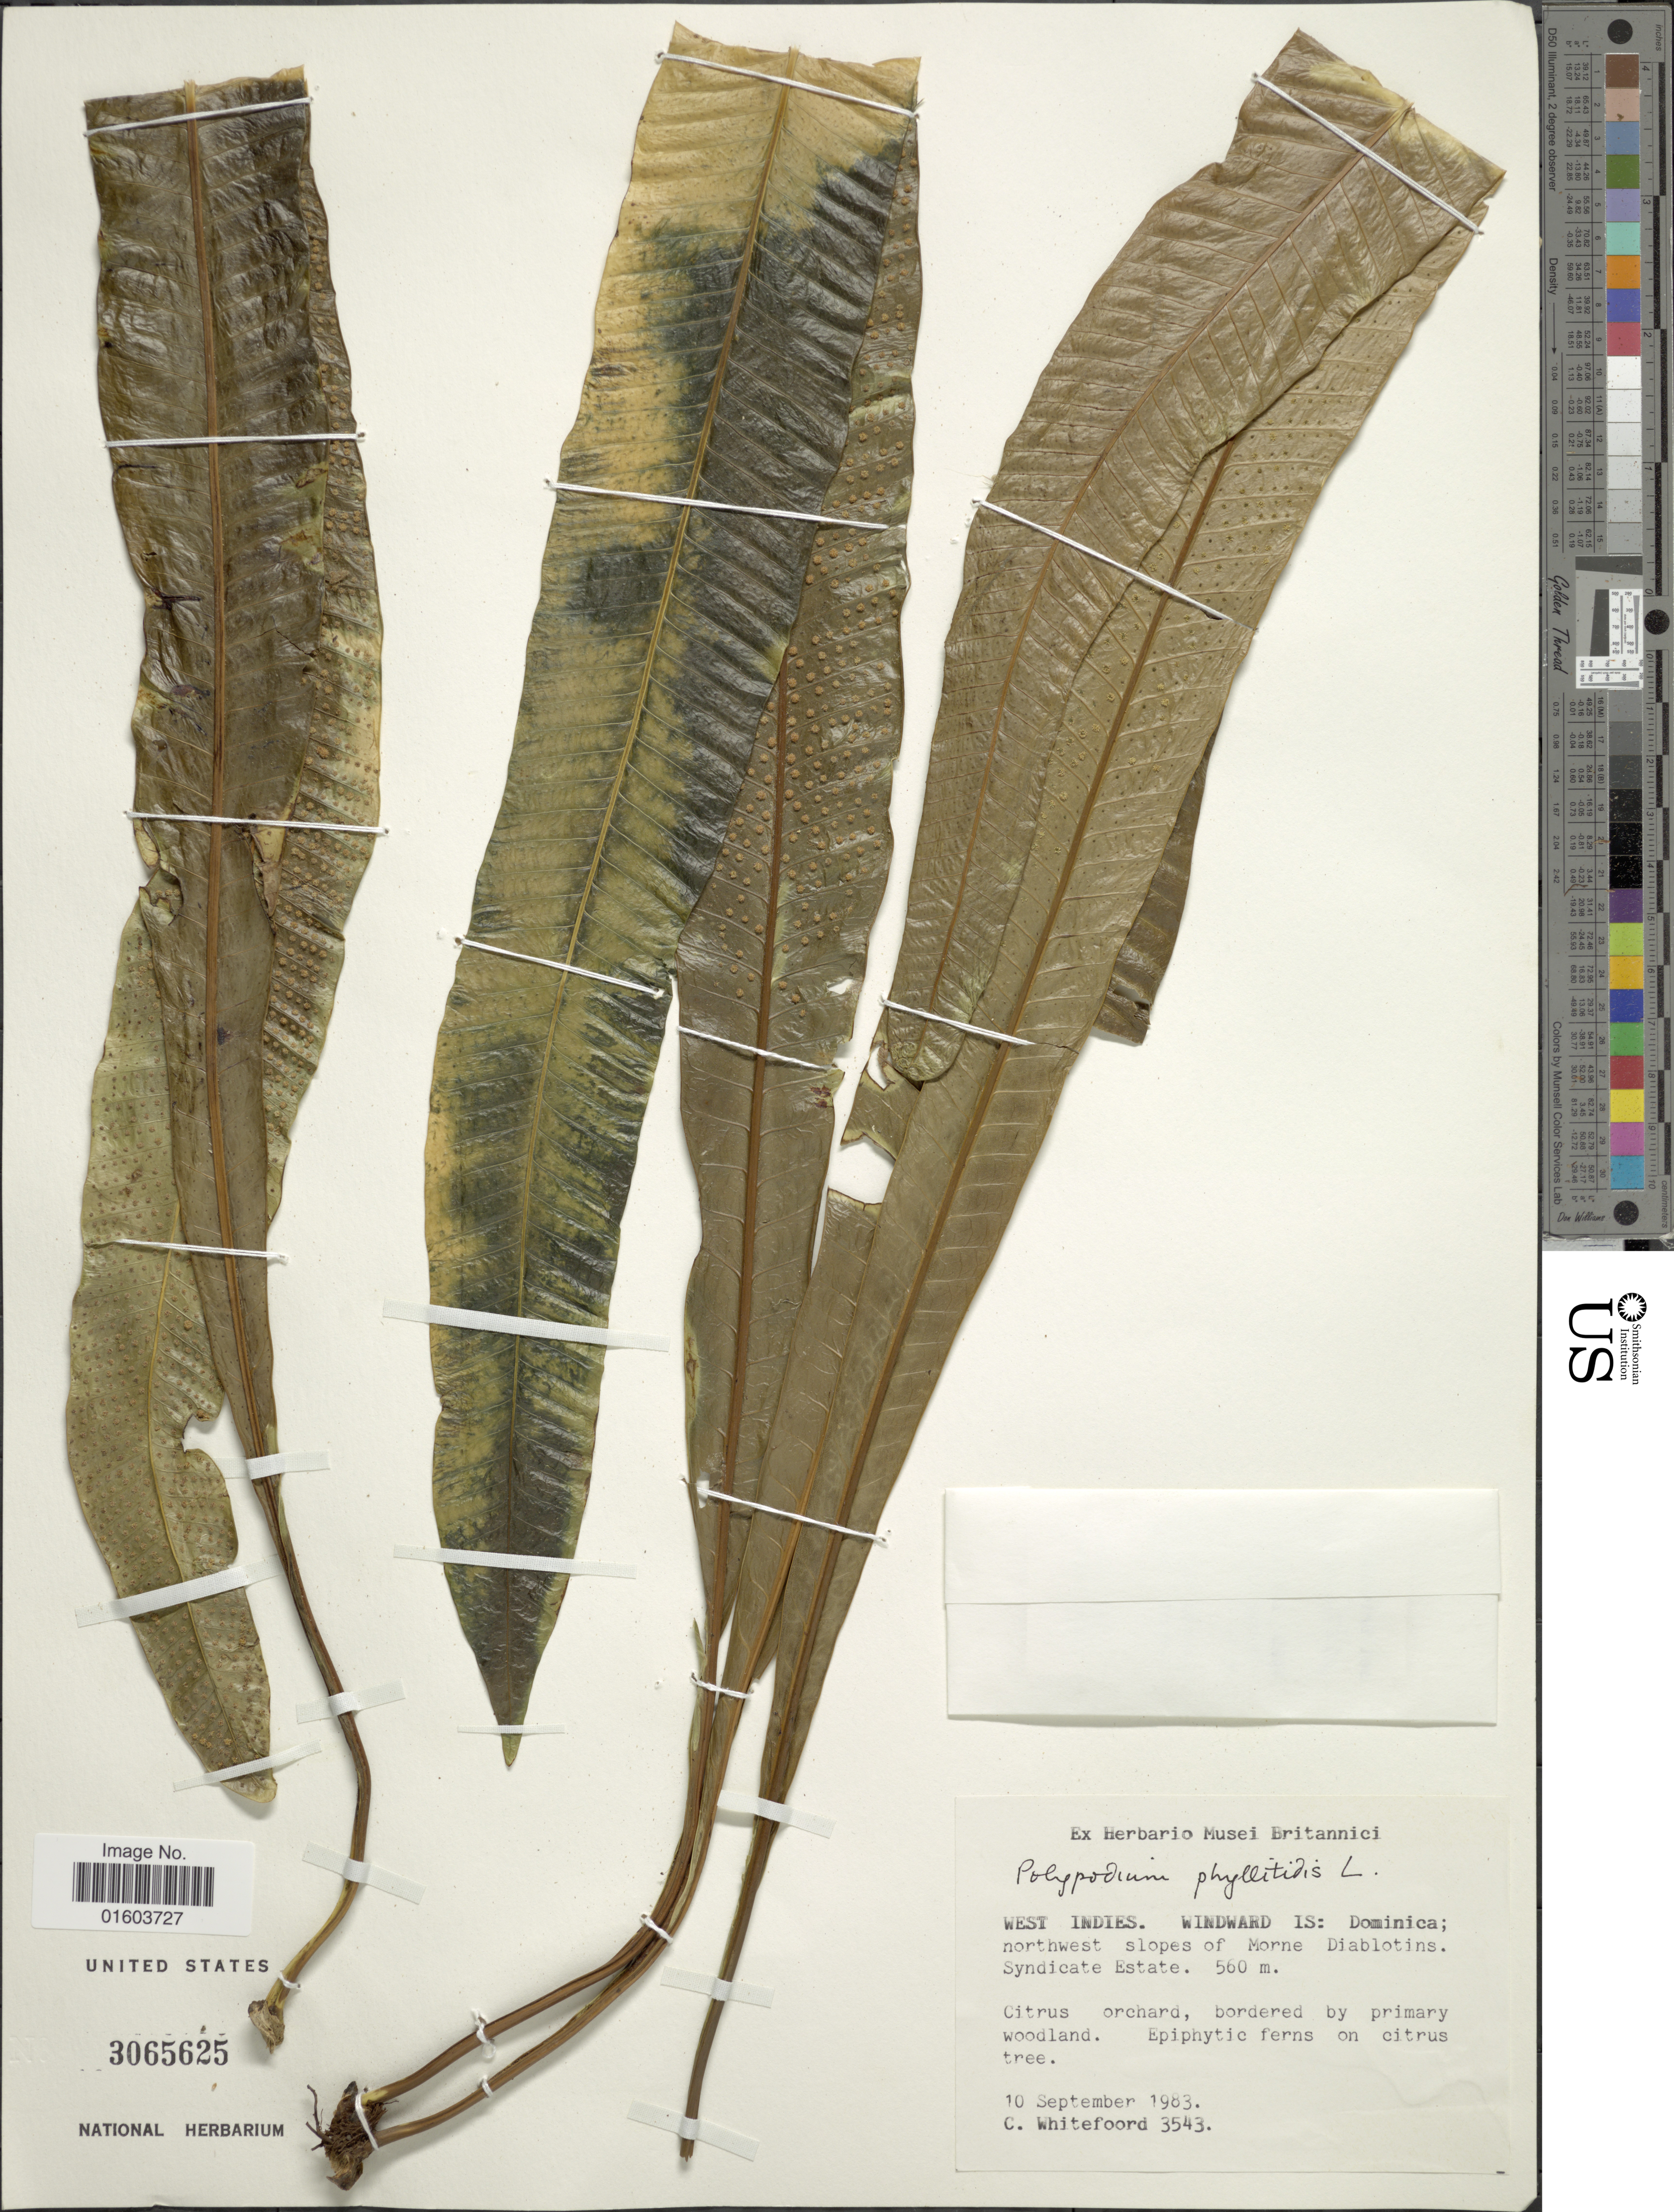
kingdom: Plantae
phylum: Tracheophyta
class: Polypodiopsida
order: Polypodiales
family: Polypodiaceae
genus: Campyloneurum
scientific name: Campyloneurum phyllitidis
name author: (L.) C. Presl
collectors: C. Whitefoord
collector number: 3543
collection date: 1983-09-10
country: Dominica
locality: West Indies. Windward Is: Dominica; northwest slopes of Morne Diablotins.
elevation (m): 560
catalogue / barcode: US 3065625